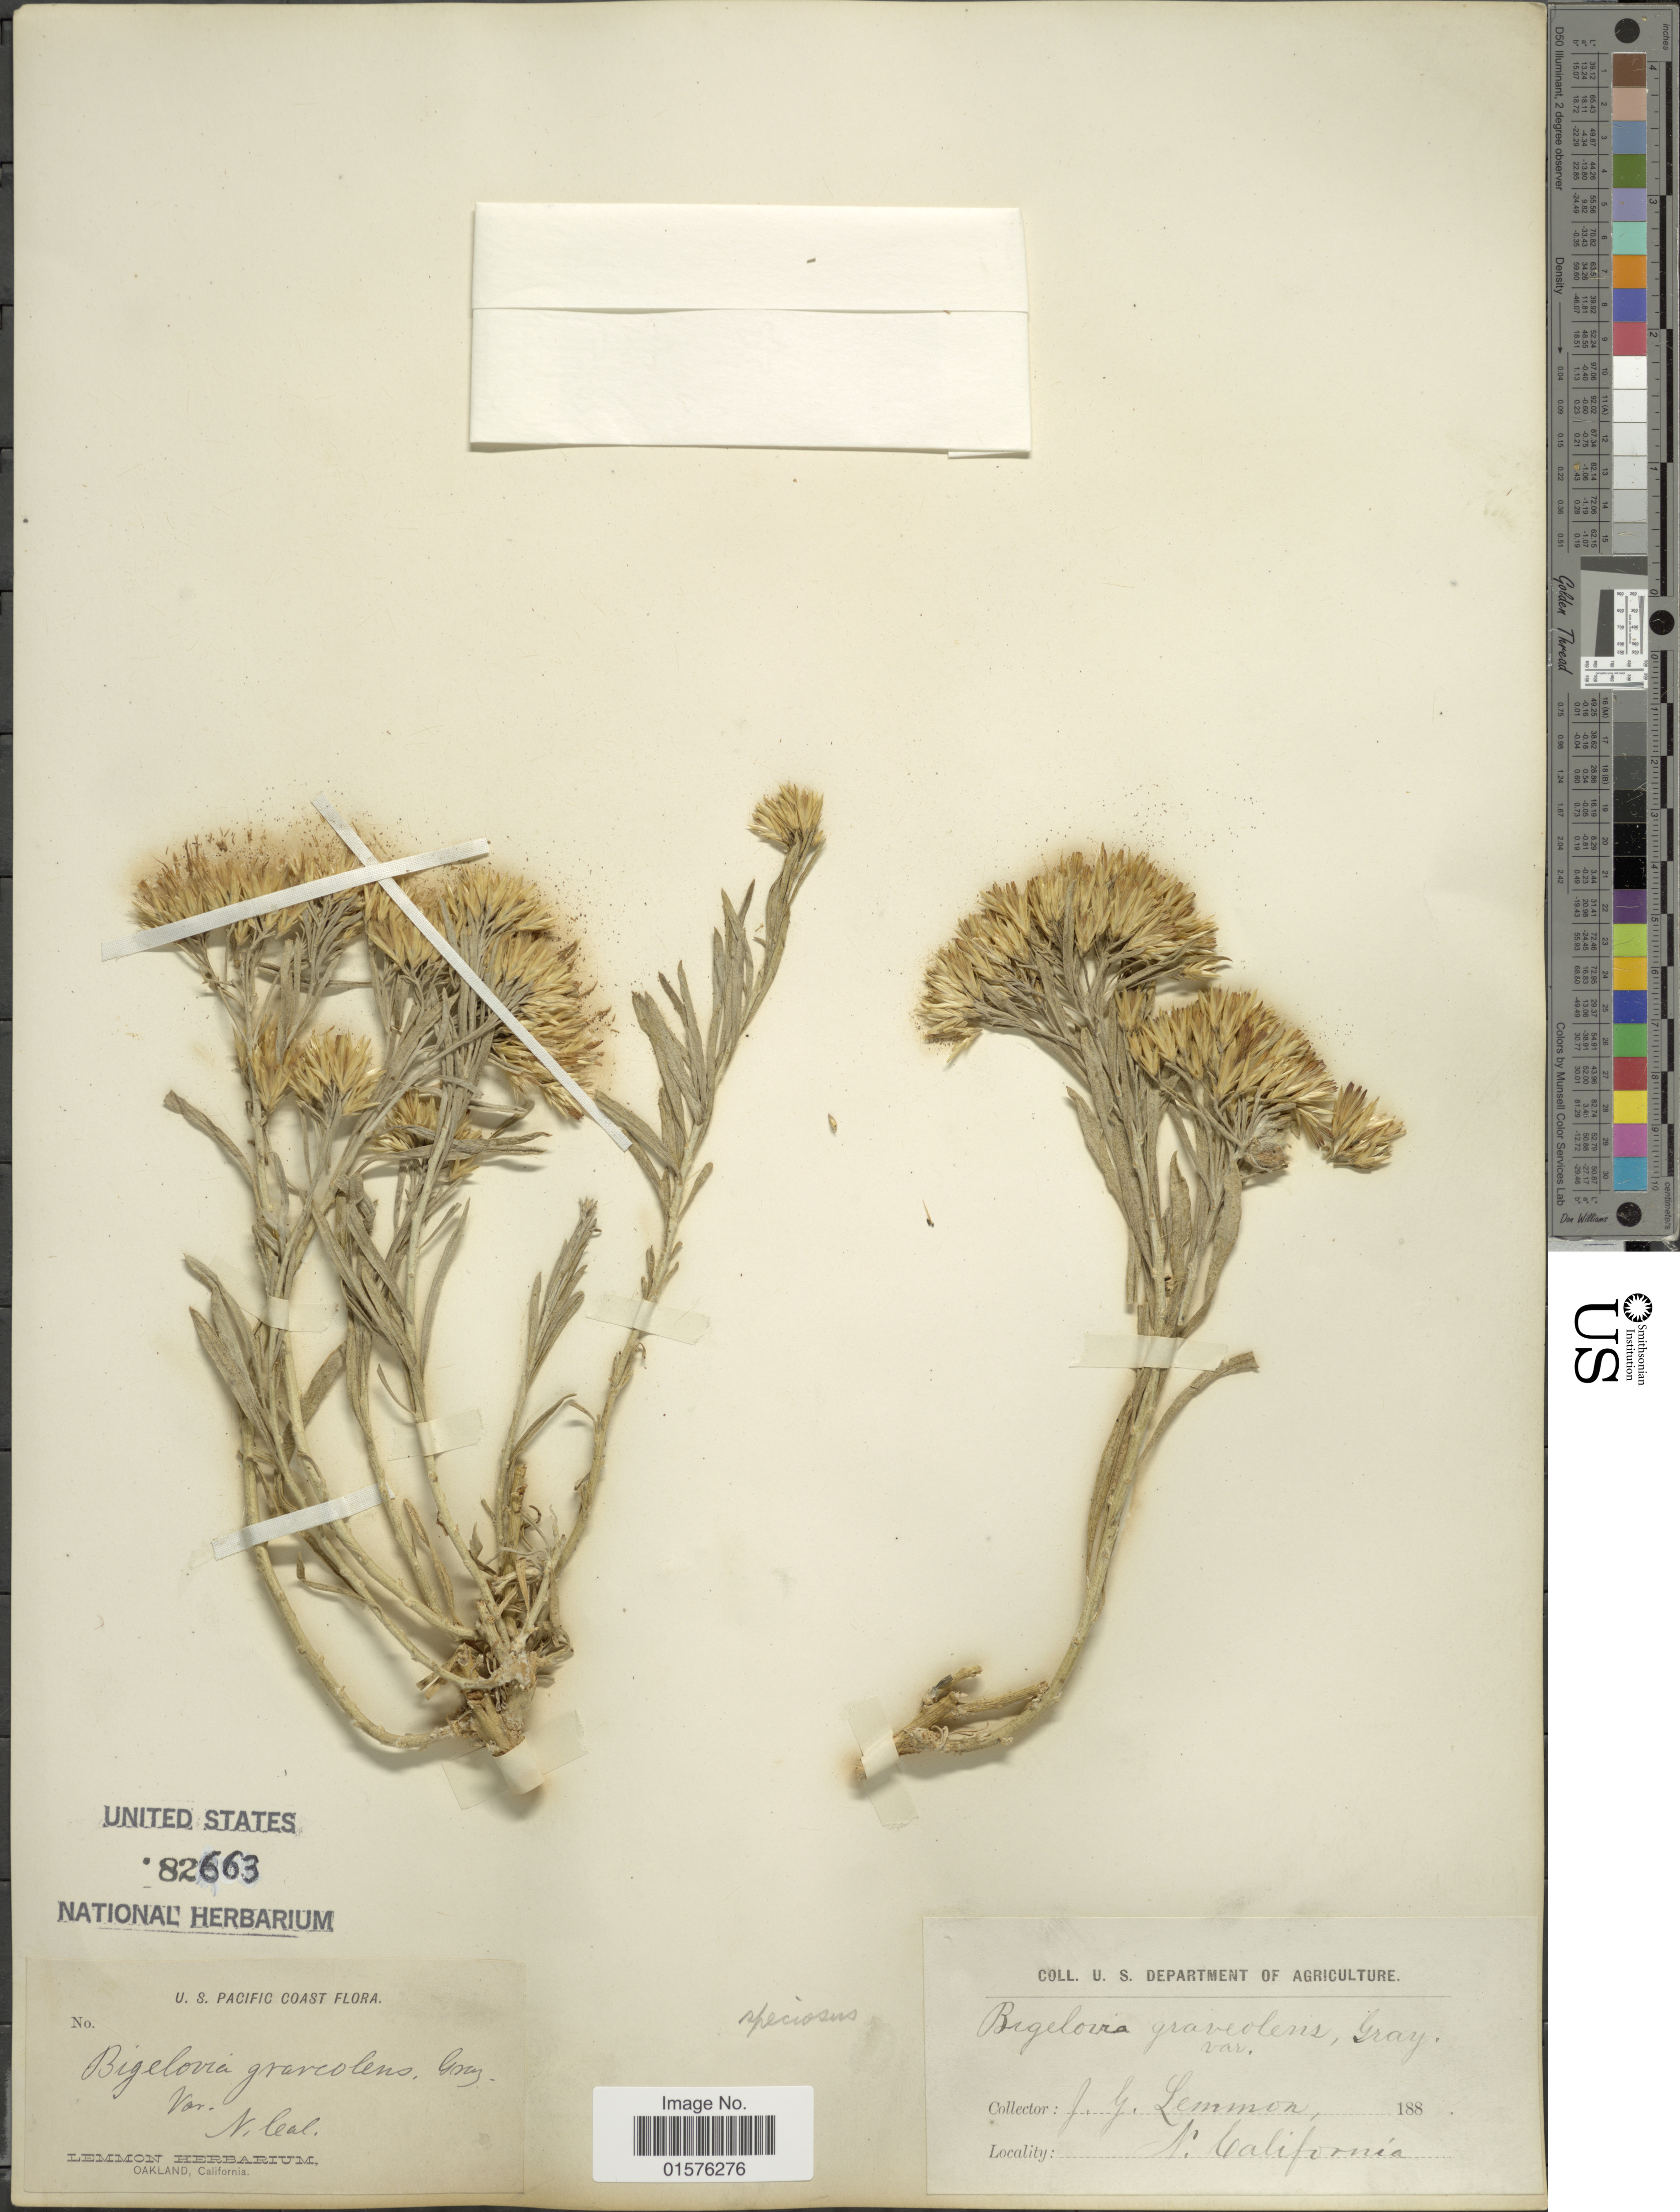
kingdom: Plantae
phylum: Tracheophyta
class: Magnoliopsida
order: Asterales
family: Asteraceae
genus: Ericameria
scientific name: Ericameria nauseosa var. speciosa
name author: (Nutt.) G.L. Nesom & G.I. Baird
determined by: Urbatsch, Lowell E., Curator (LSU), Louisiana State University (UNITED STATES)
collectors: J. Lemmon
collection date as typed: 188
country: United States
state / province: California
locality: U.S. pacific Coast, N. California.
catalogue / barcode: US 52663